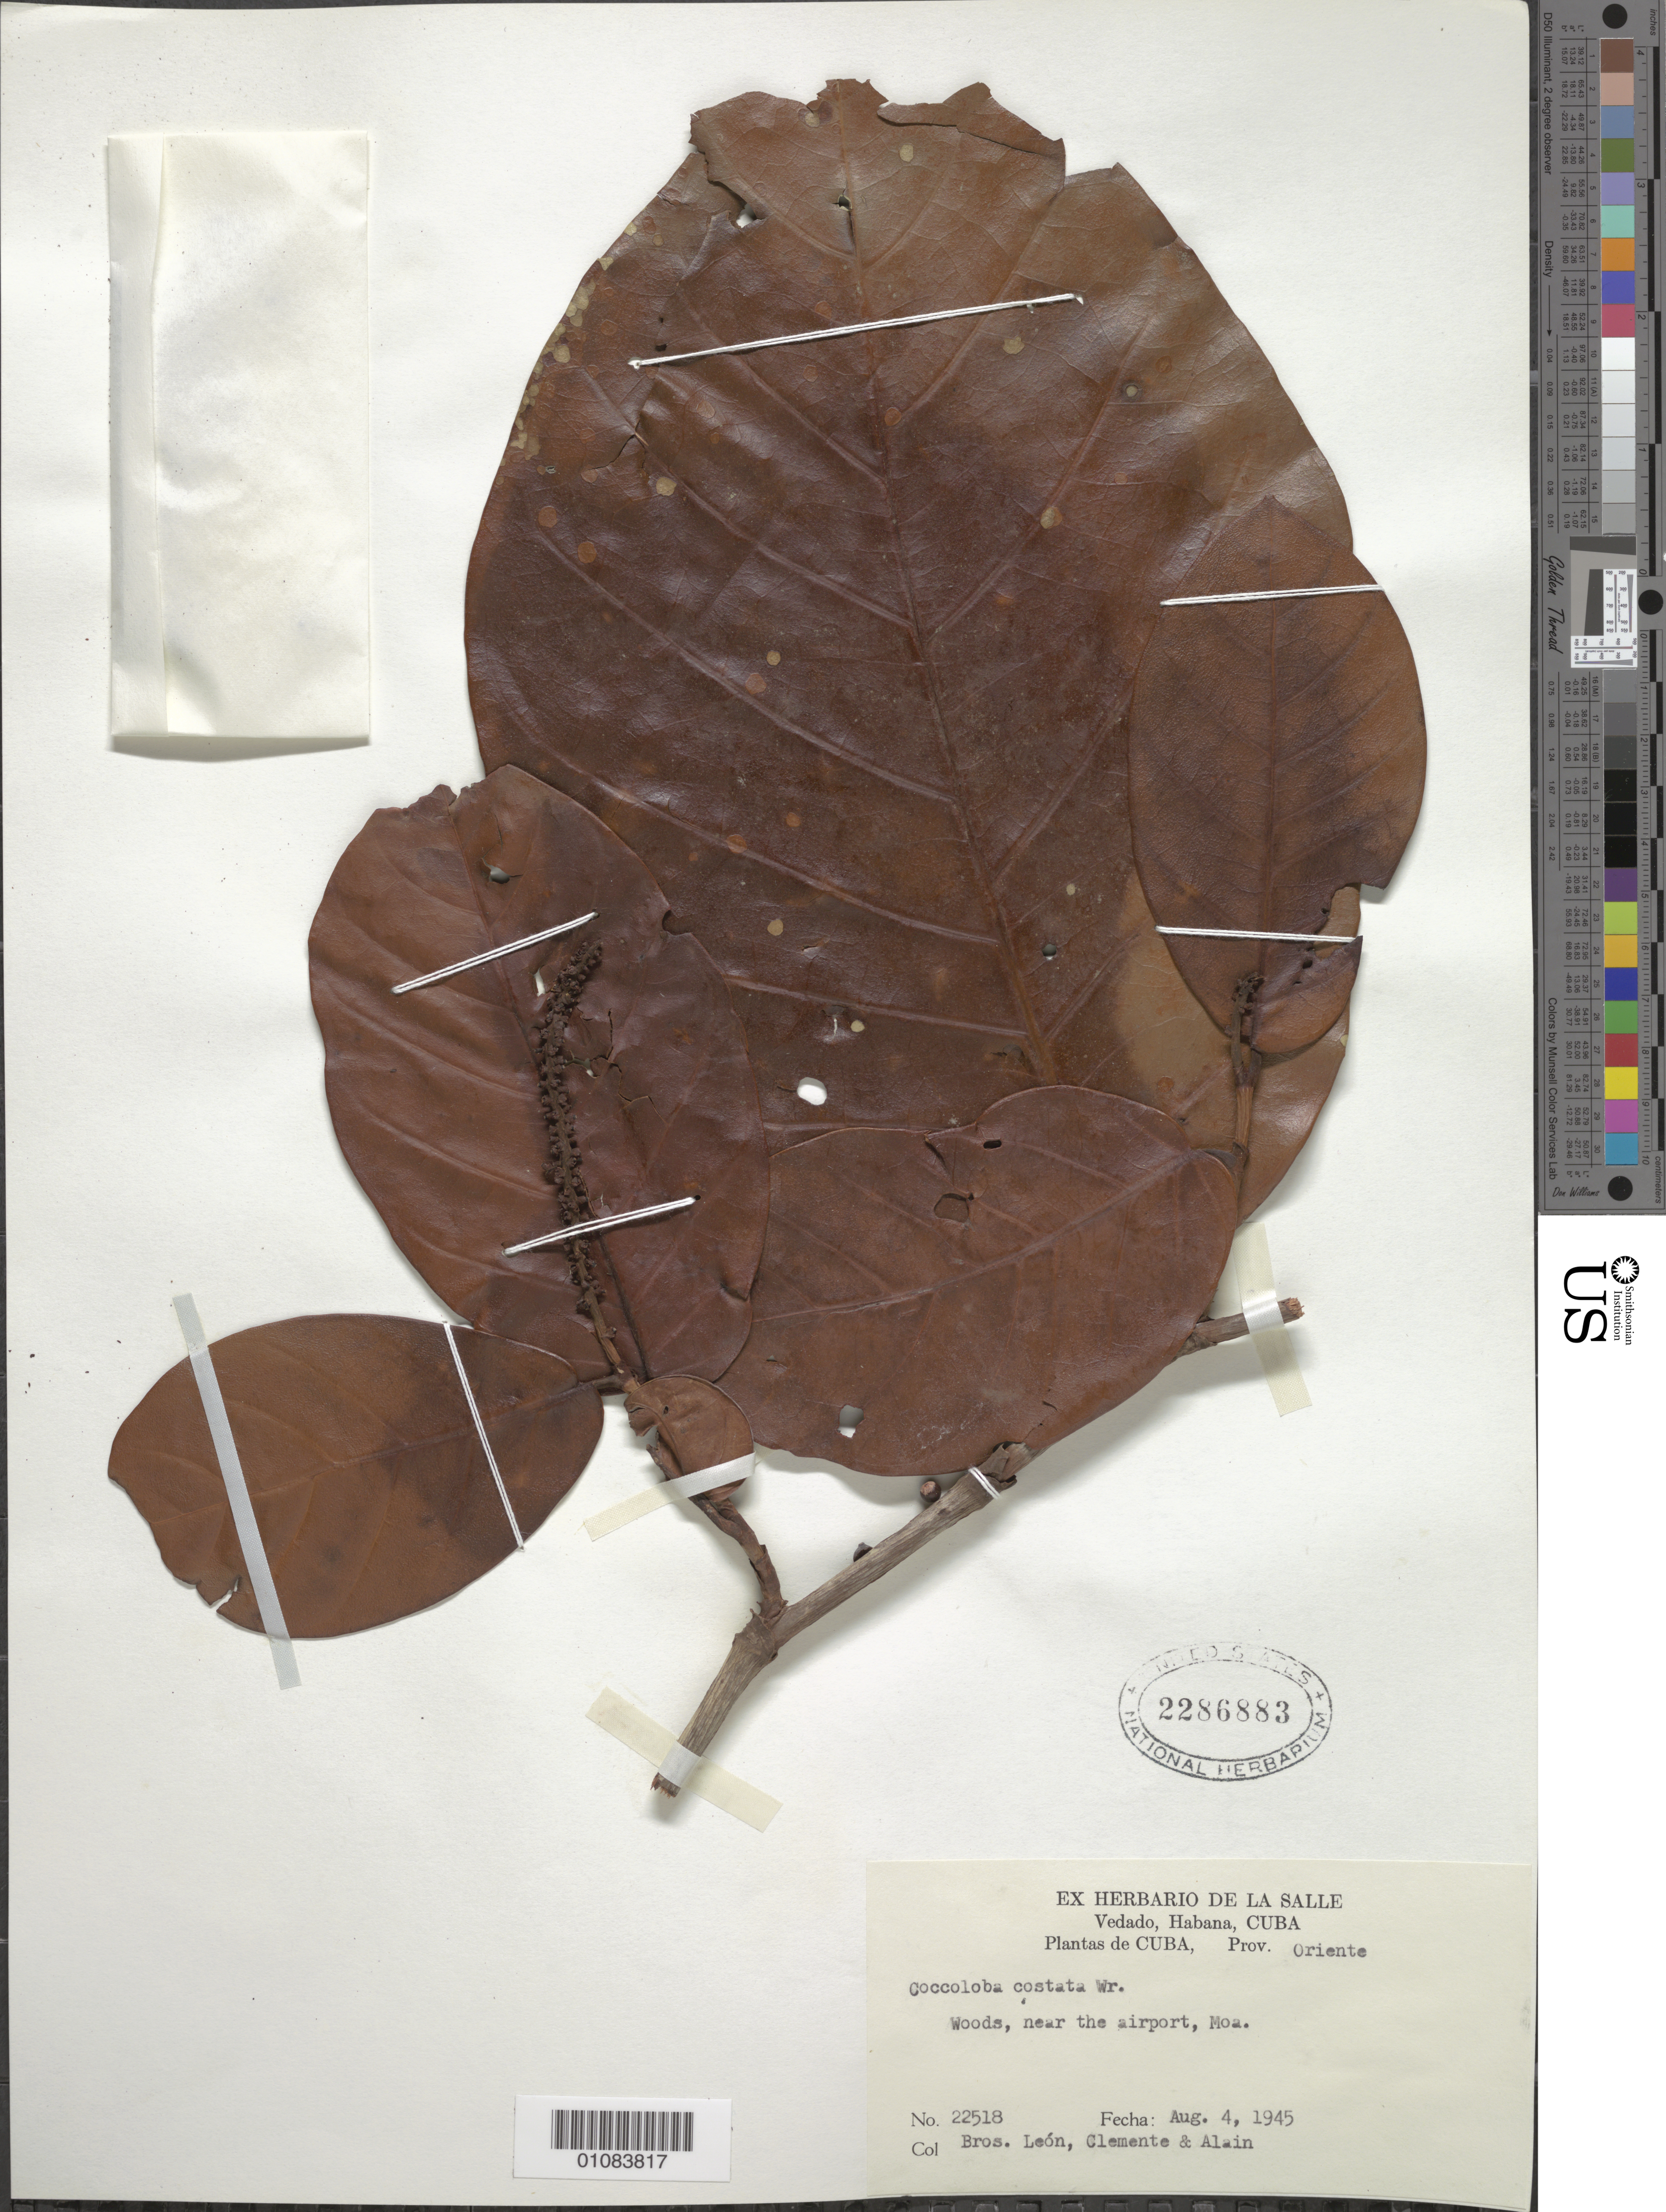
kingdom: Plantae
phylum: Tracheophyta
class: Magnoliopsida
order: Caryophyllales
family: Polygonaceae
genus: Coccoloba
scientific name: Coccoloba costata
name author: C. Wright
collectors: Bro. León, Bro. Clemente & A. H. Liogier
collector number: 22518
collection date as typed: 04 Aug 1945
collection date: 1945-08-04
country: Cuba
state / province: Holguín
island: Cuba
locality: Woods, near the airport, Moa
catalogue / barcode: US 2286883